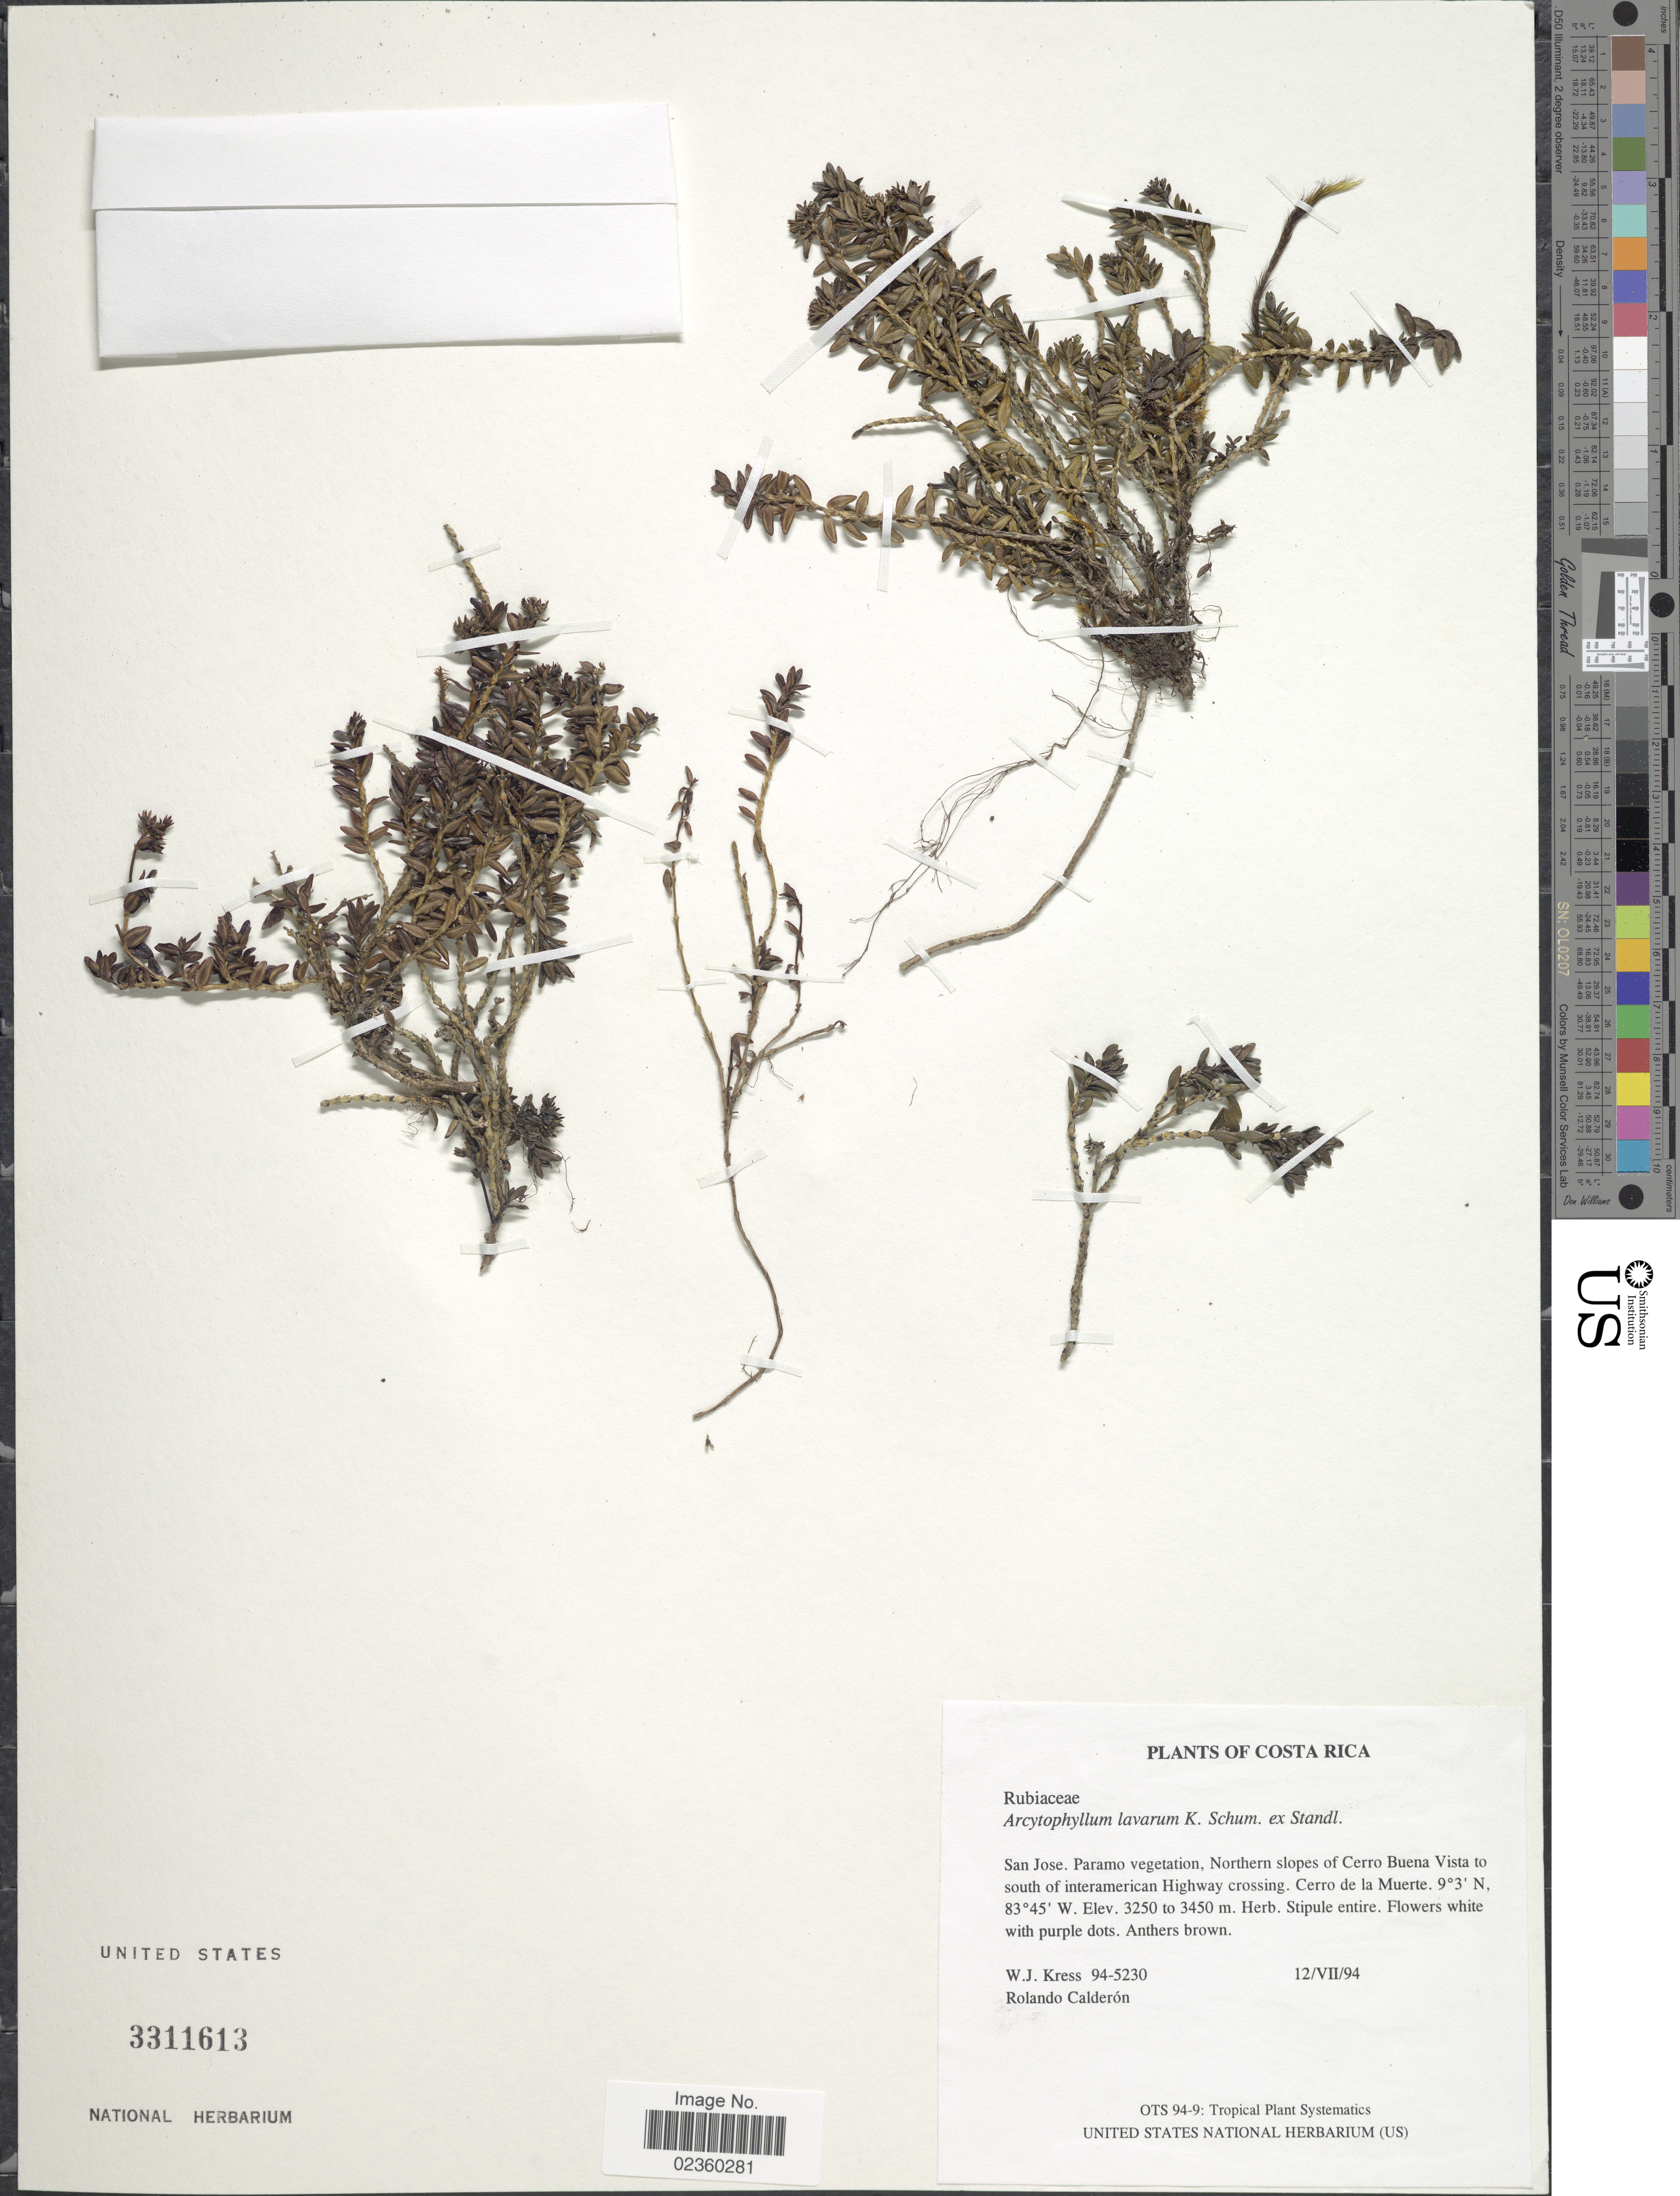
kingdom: Plantae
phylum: Tracheophyta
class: Magnoliopsida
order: Gentianales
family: Rubiaceae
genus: Arcytophyllum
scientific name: Arcytophyllum lavarum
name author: K. Schum. ex Standl.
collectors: W. J. Kress & R. Calderón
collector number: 94-5230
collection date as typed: Transcribed d/m/y: 12/7/94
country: Costa Rica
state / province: San José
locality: Paramo vegetation, Northern slopes of Cerro Buena Vista to south of interamerican Highway crossing. Cerro de la Muerte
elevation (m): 3250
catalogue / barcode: US 3311613